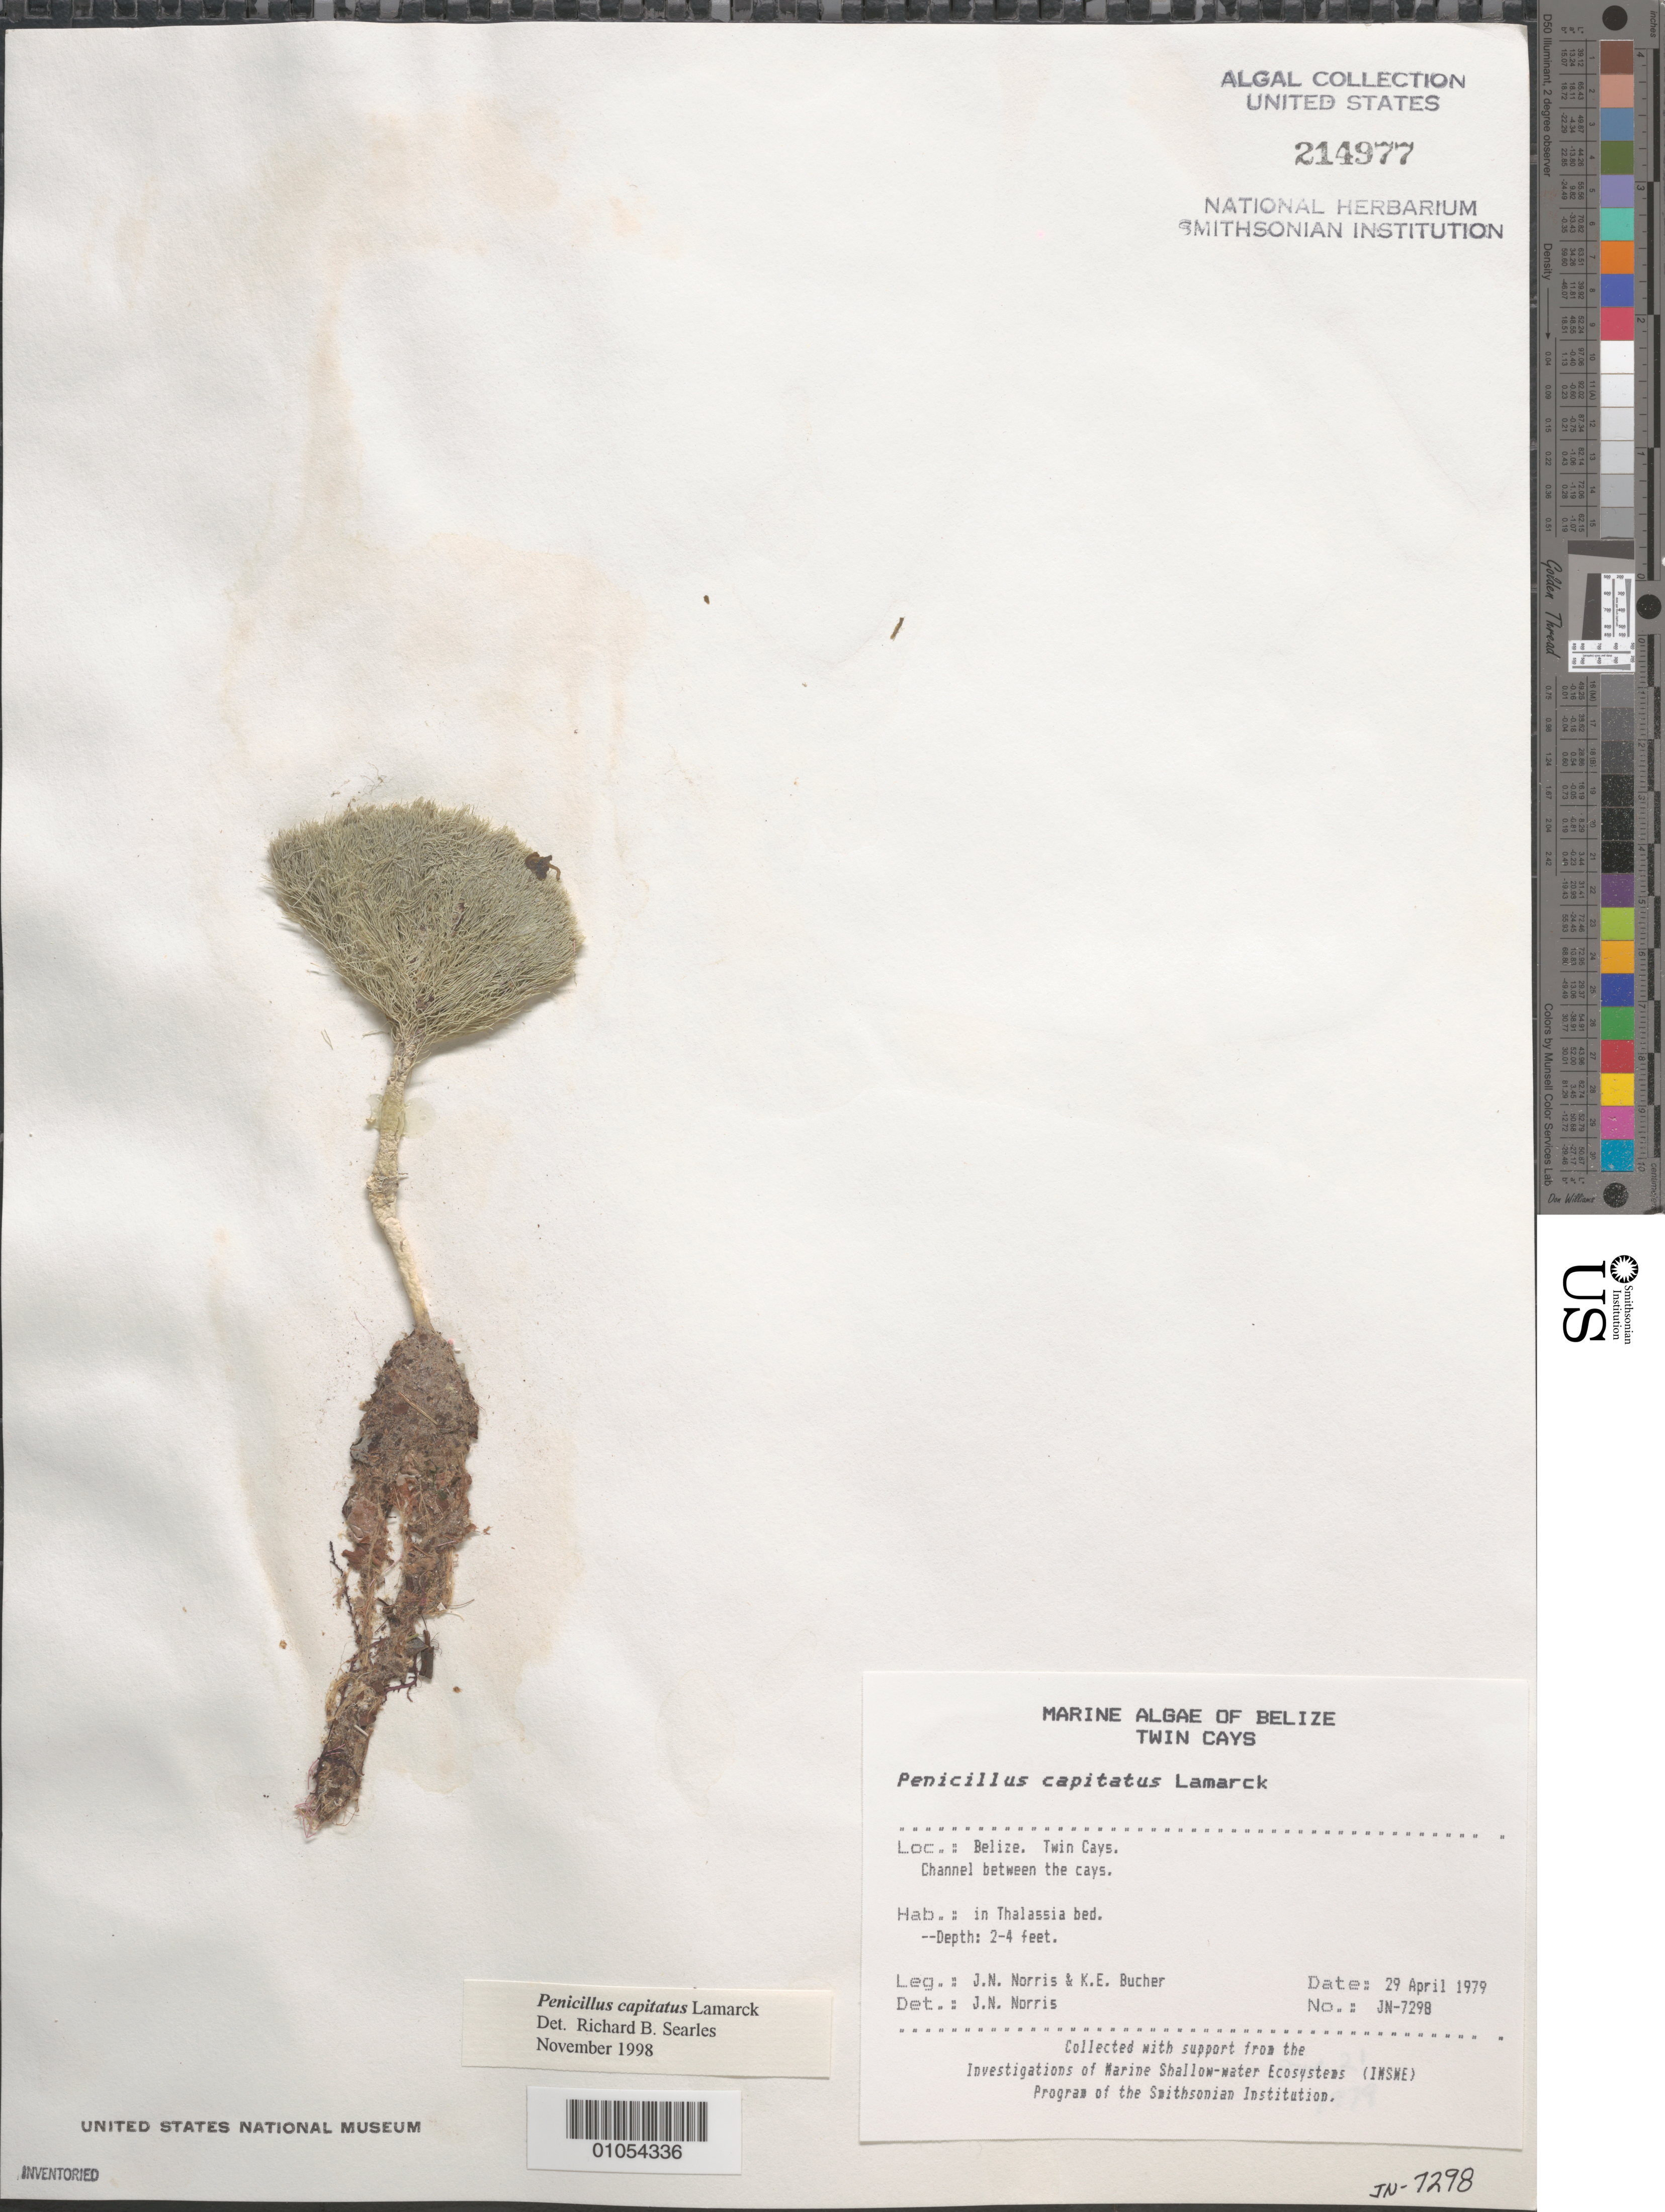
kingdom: Plantae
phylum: Chlorophyta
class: Ulvophyceae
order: Bryopsidales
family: Udoteaceae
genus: Penicillus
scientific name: Penicillus capitatus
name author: Lam.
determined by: Searles, R. B.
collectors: J. N. Norris & K. E. Bucher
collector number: JN-7298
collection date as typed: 29 Apr 1979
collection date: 1979-04-29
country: Belize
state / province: Stann Creek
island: Twin Cays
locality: Channel between Twin Cays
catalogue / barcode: US 214977